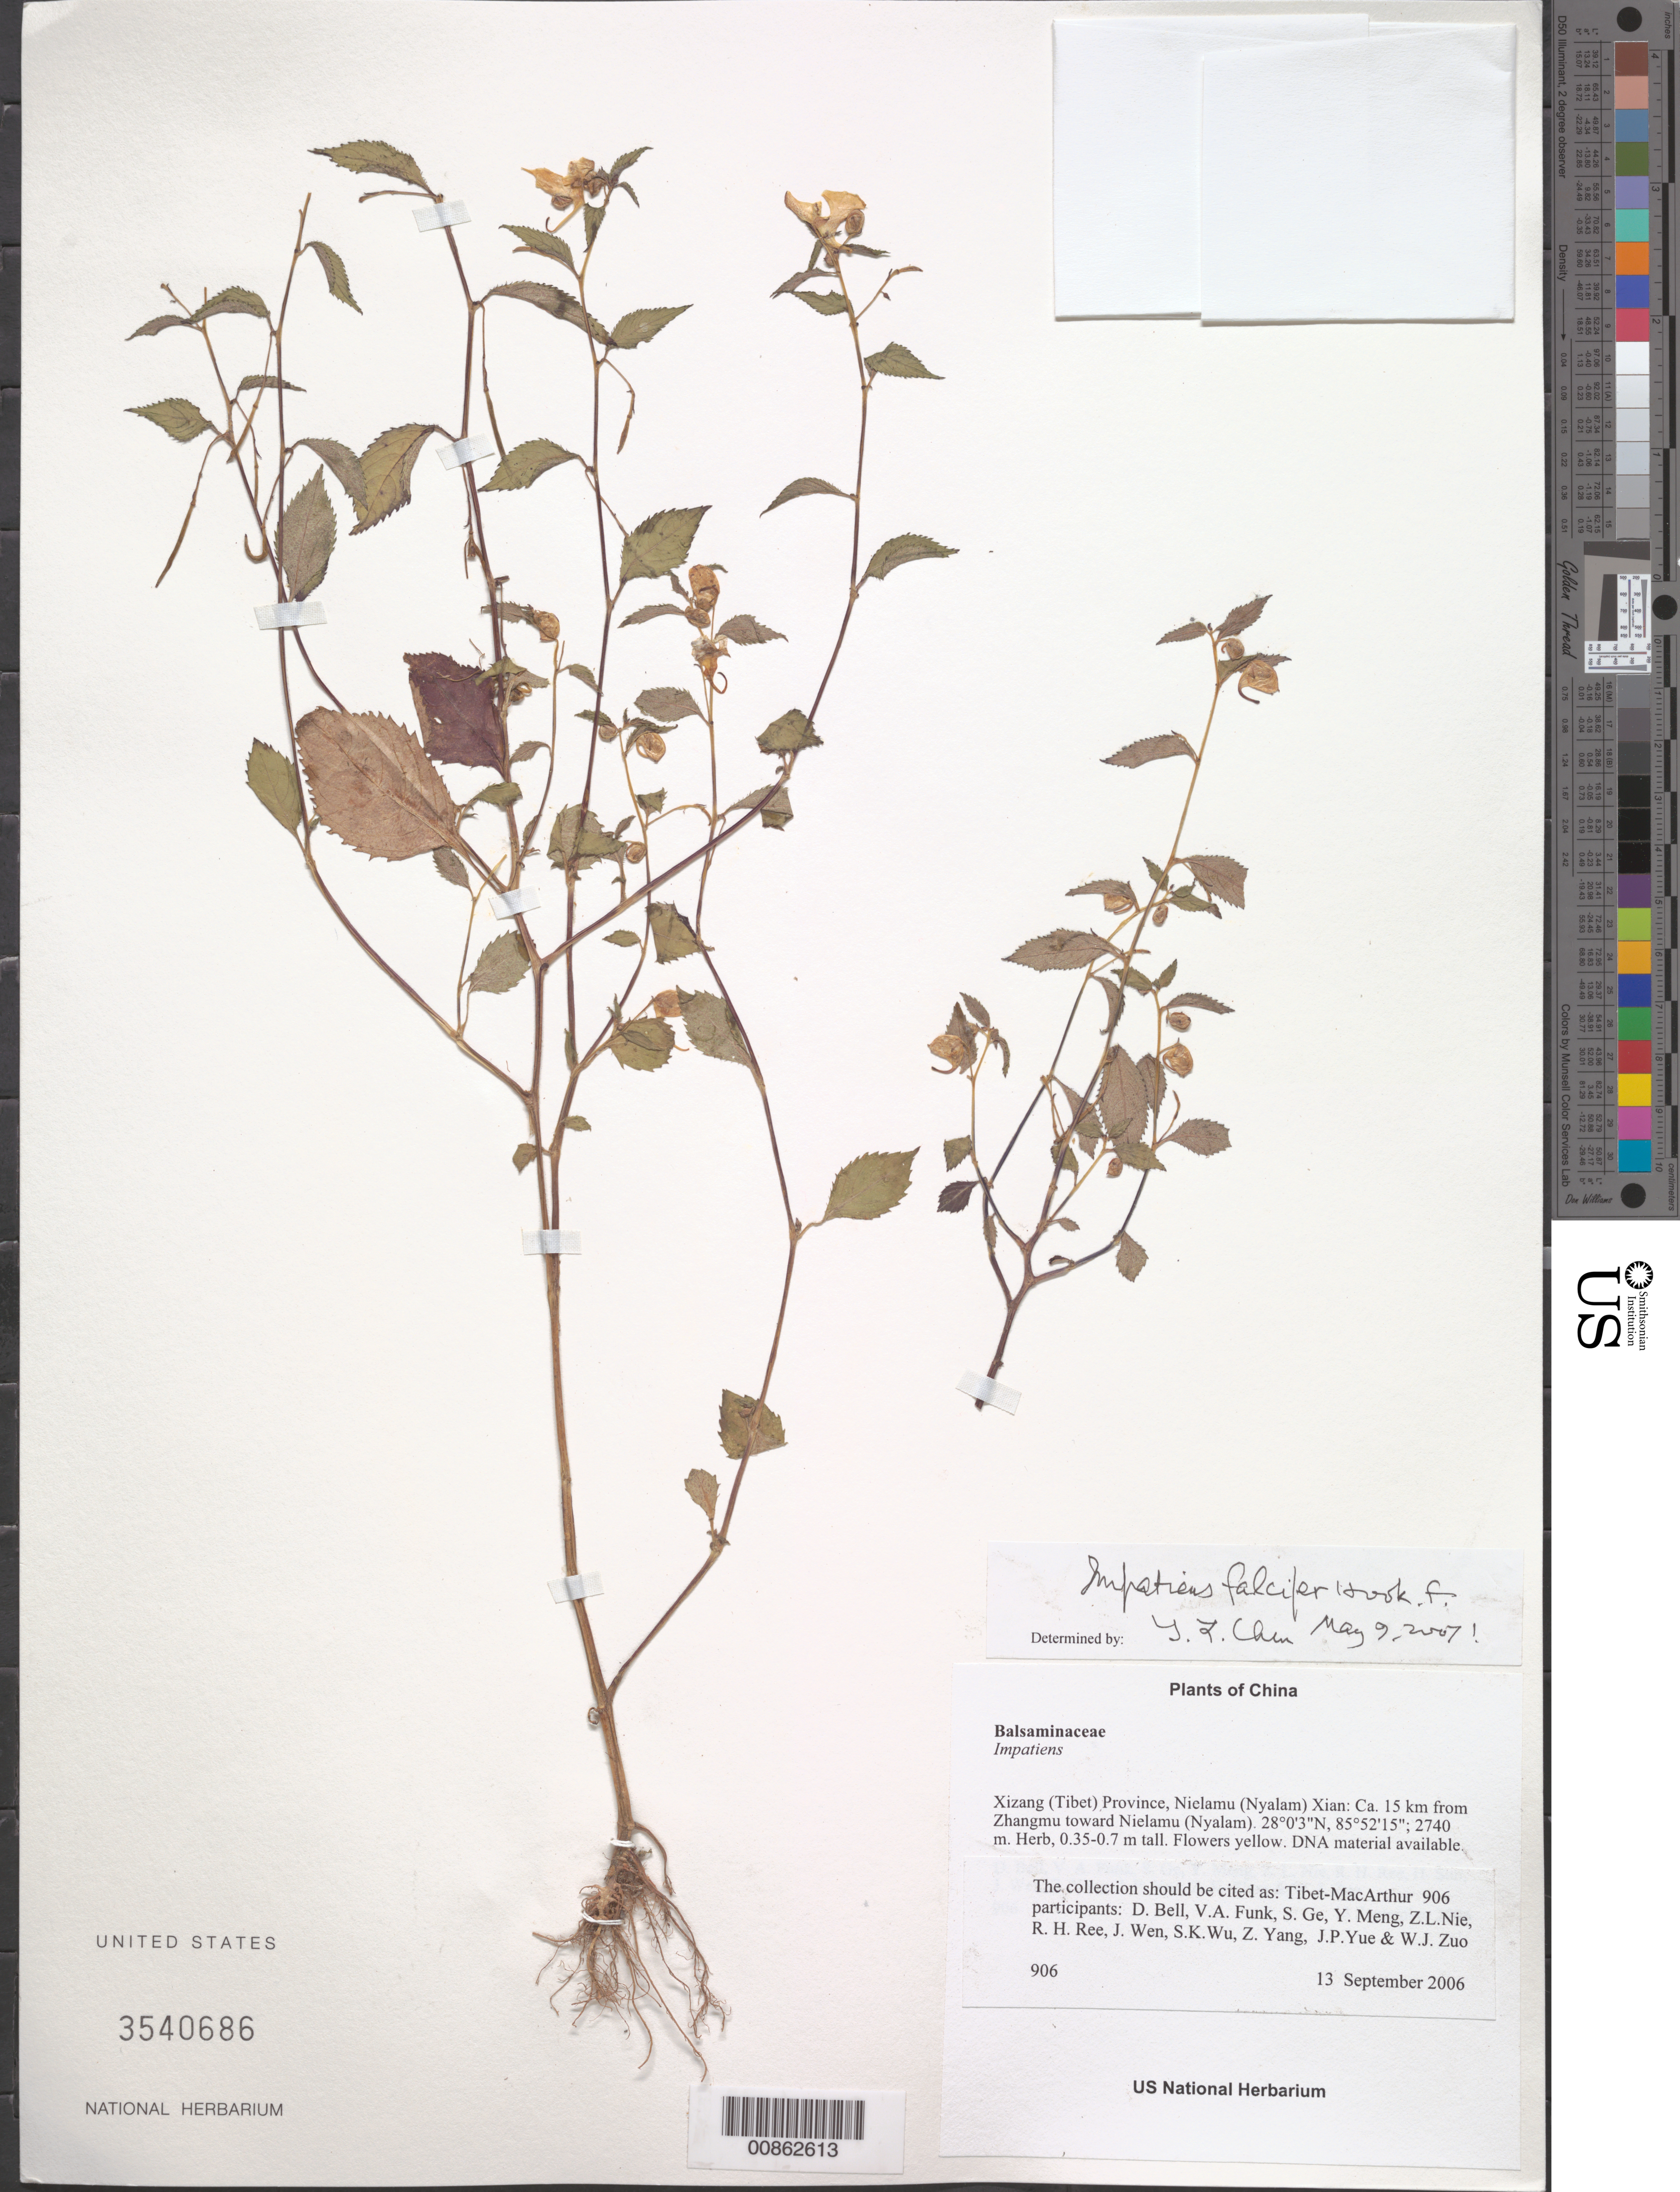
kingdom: Plantae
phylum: Tracheophyta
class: Magnoliopsida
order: Ericales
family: Balsaminaceae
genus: Impatiens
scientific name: Impatiens falcifer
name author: Hook. f.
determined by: Yilin Chen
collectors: Tibet-MacArthur, D. A. Bell, V. Funk, S. Ge, Y. Meng, Z. Nie, R. Ree, H. Sun, J. Wen, Z. Yang, J. Yue, Z. Zhou & W. Zuo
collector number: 906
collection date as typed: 13 Sep 2006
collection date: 2006-09-13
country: China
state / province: Xizang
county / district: Nielamu (Nyalam) Xian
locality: Ca. 15 km from Zhangmu toward Nielamu (Nyalam).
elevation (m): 2740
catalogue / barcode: US 3540686